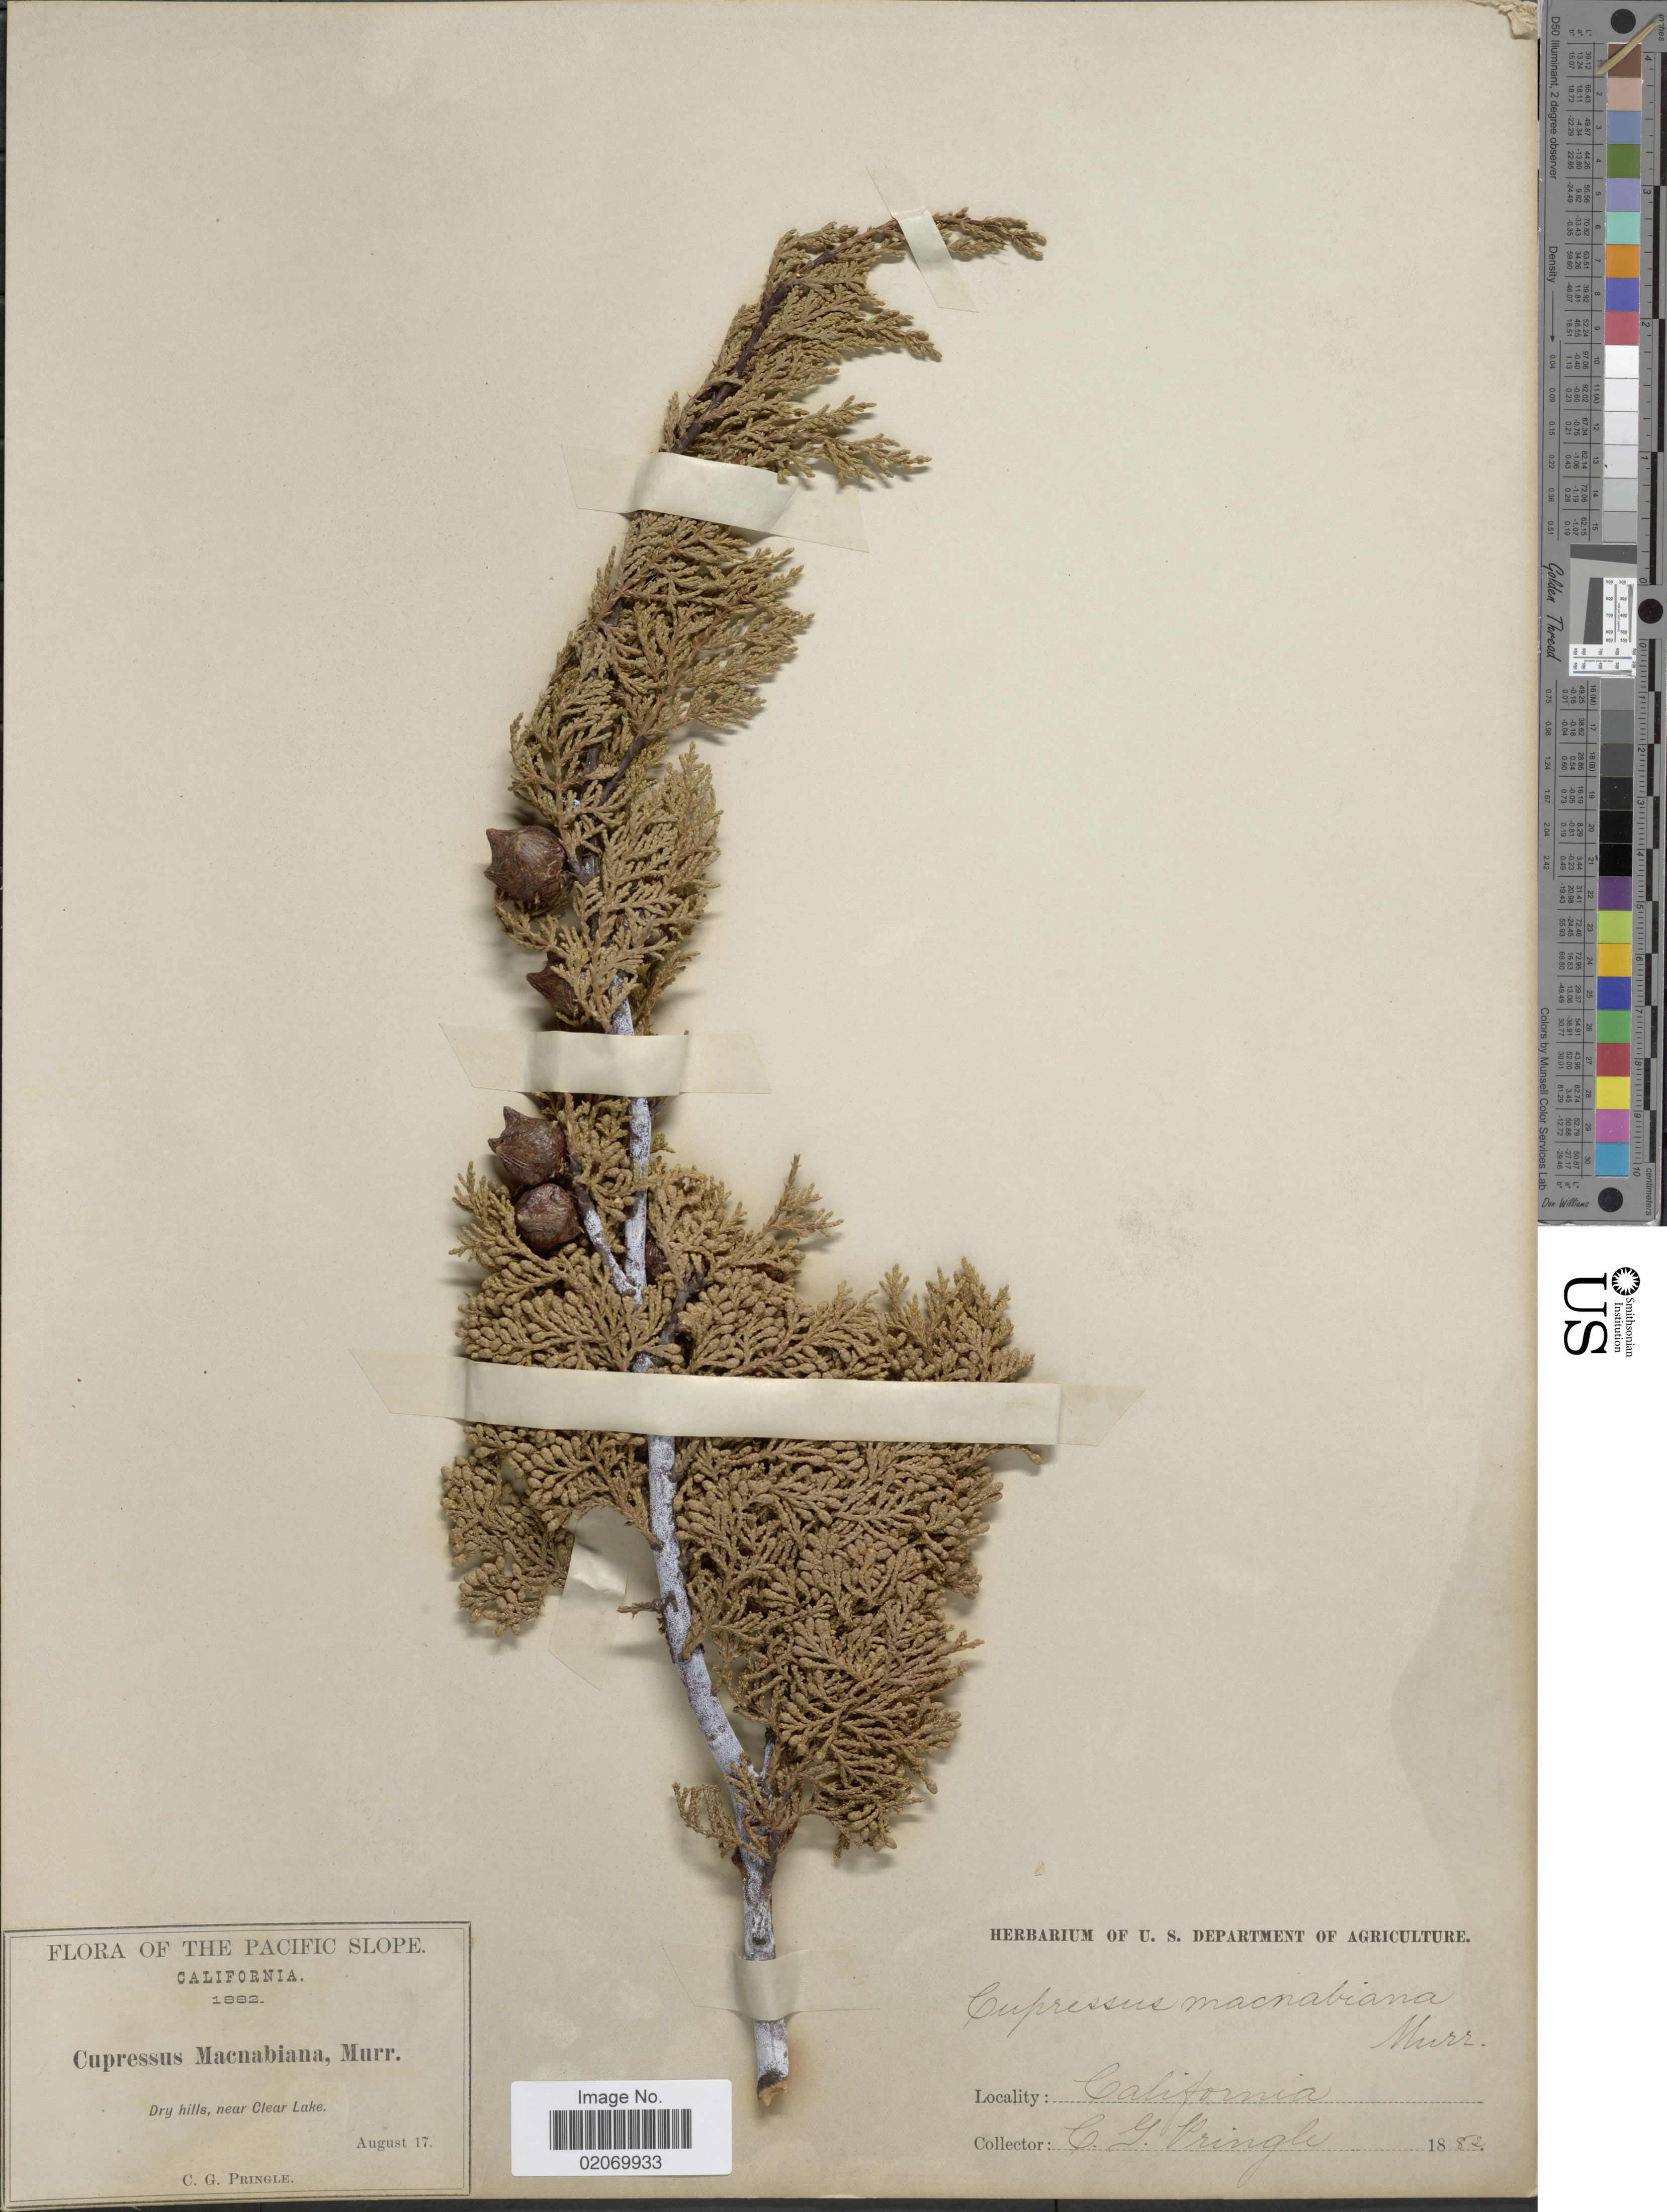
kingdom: Plantae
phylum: Tracheophyta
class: Pinopsida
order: Pinales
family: Cupressaceae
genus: Hesperocyparis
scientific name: Hesperocyparis macnabiana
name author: (A. Murray) Bartel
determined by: (US) Smithsonian Institution - National Museum of Natural History - Department of Botany (UNITED STATES)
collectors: C. G. Pringle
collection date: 1882-08-17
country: United States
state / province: California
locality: The Pacific Slope, near Clear Lake